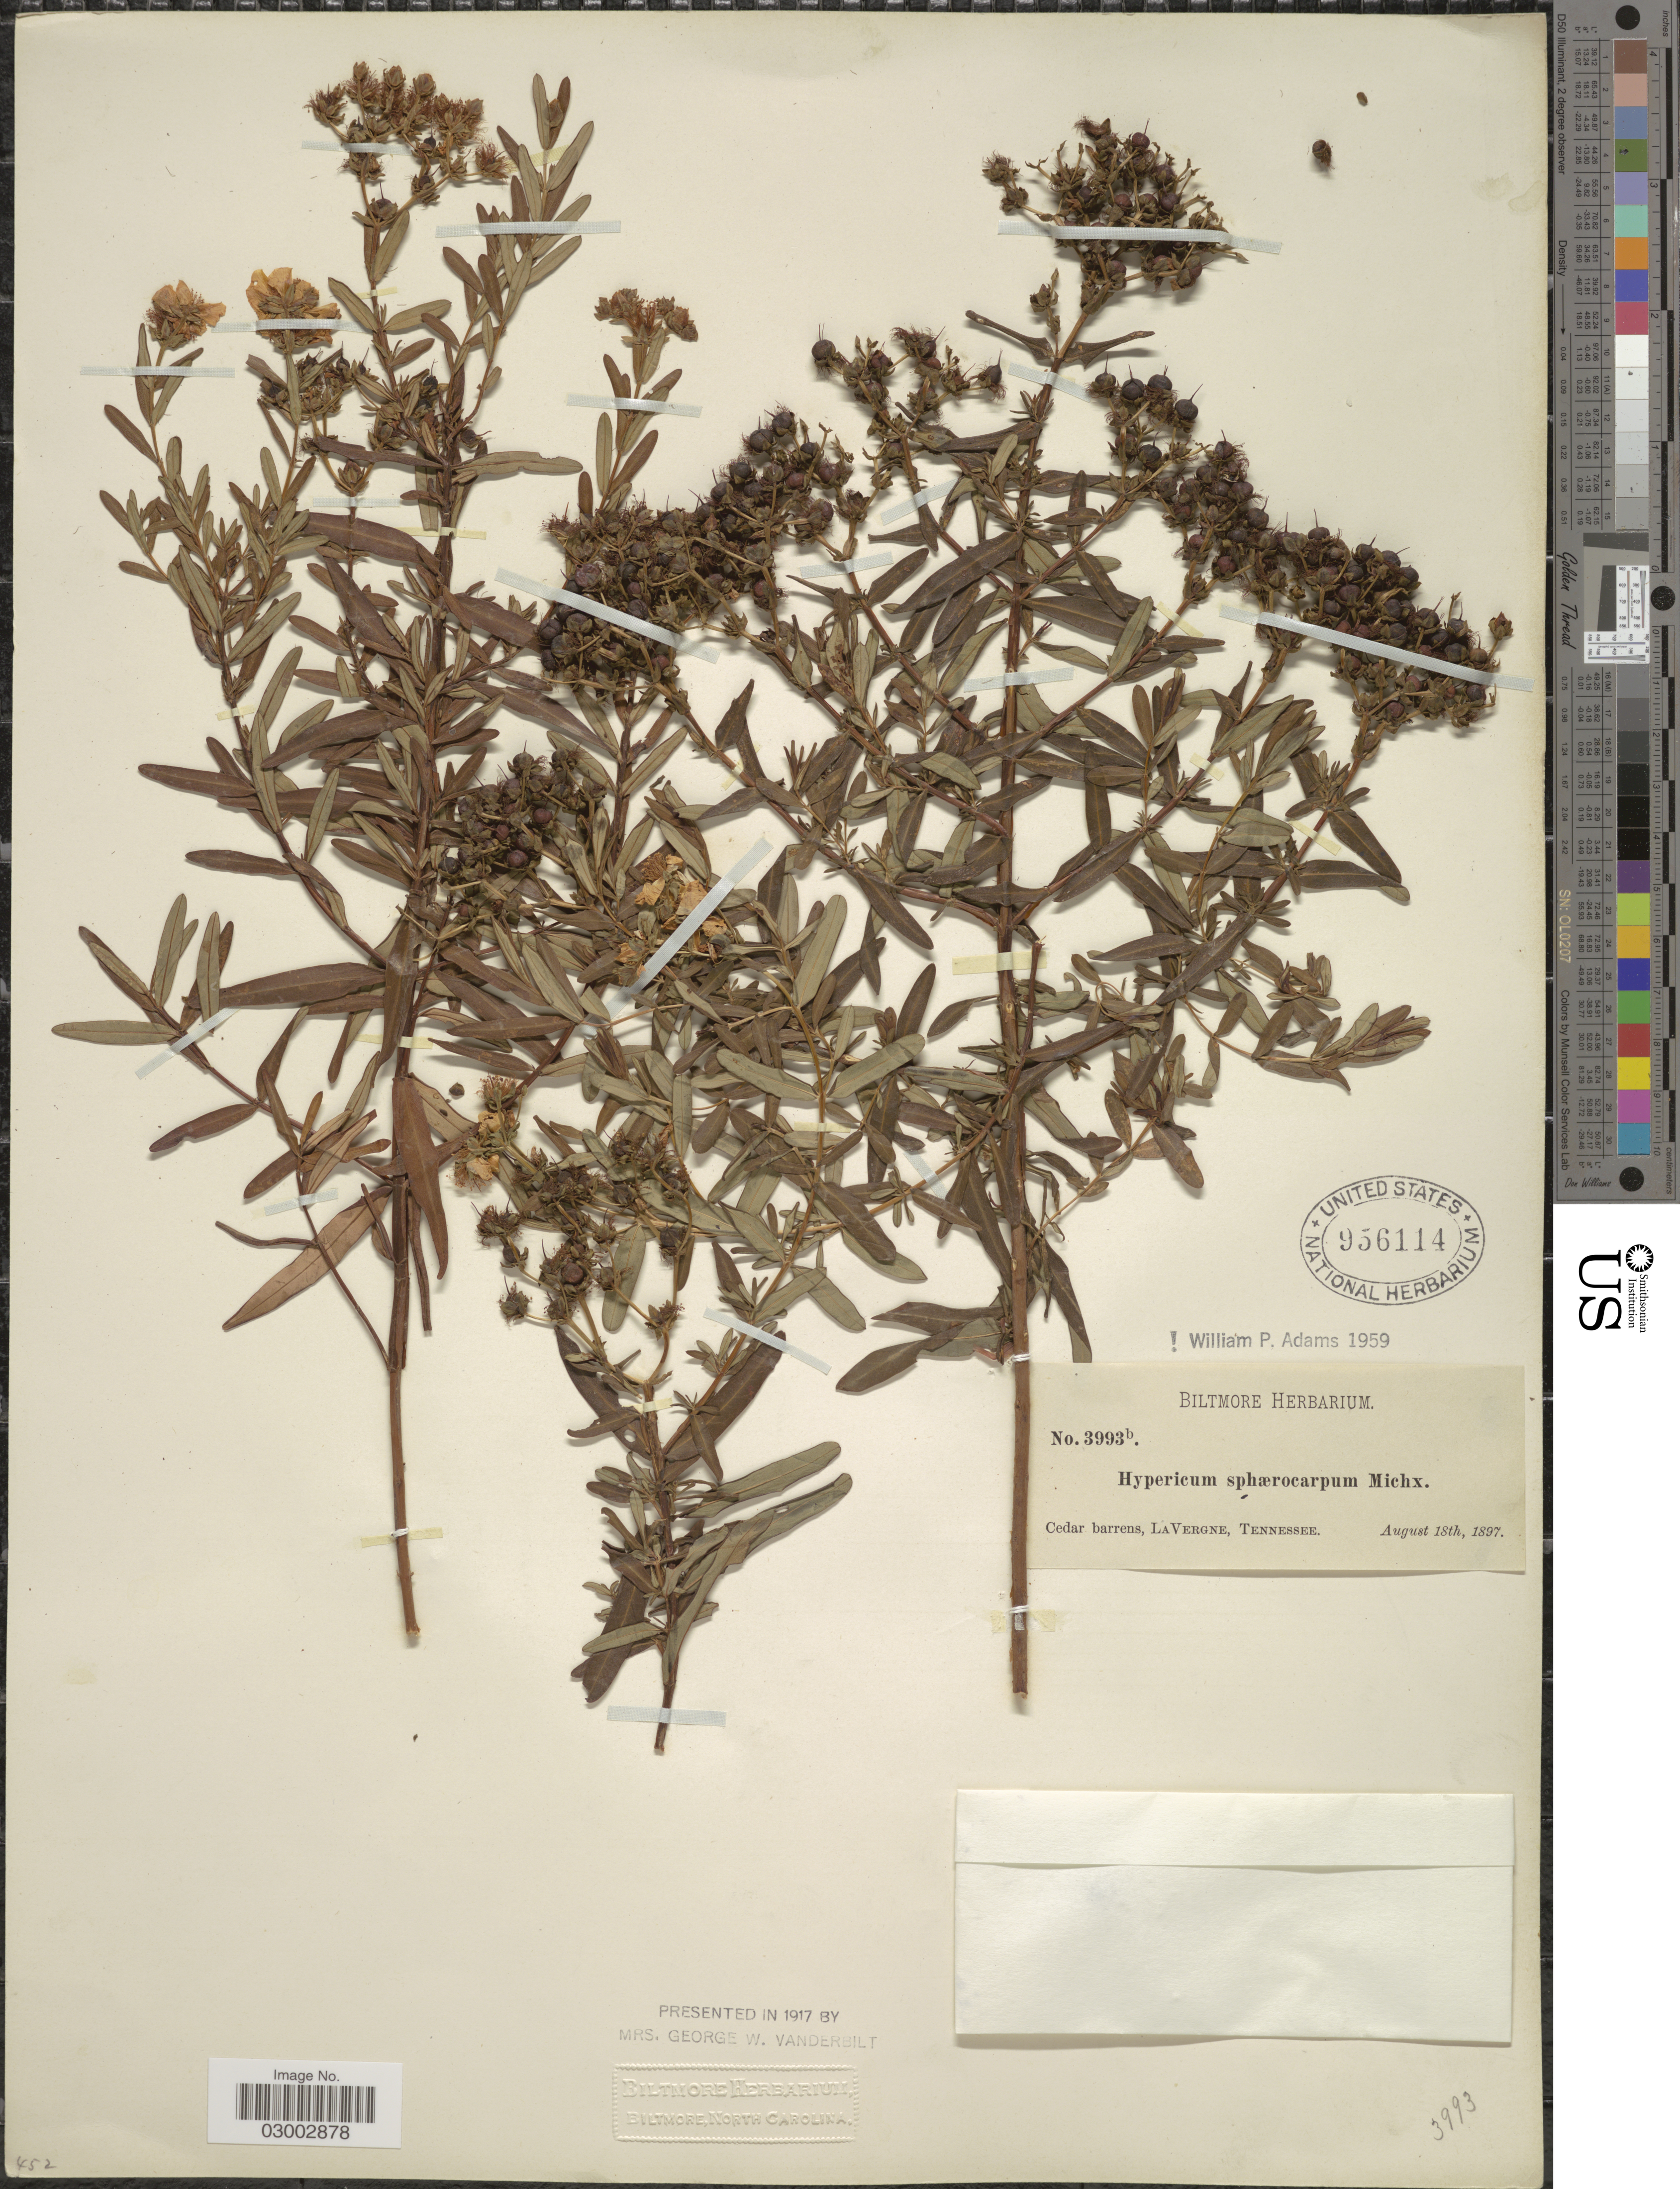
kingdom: Plantae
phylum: Tracheophyta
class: Magnoliopsida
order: Malpighiales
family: Hypericaceae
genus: Hypericum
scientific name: Hypericum sphaerocarpum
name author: Michx.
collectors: ex herb. Biltmore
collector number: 3993b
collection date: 1897-08-18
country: United States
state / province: Tennessee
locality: Cedar barrens, La Vergne.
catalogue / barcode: US 956114